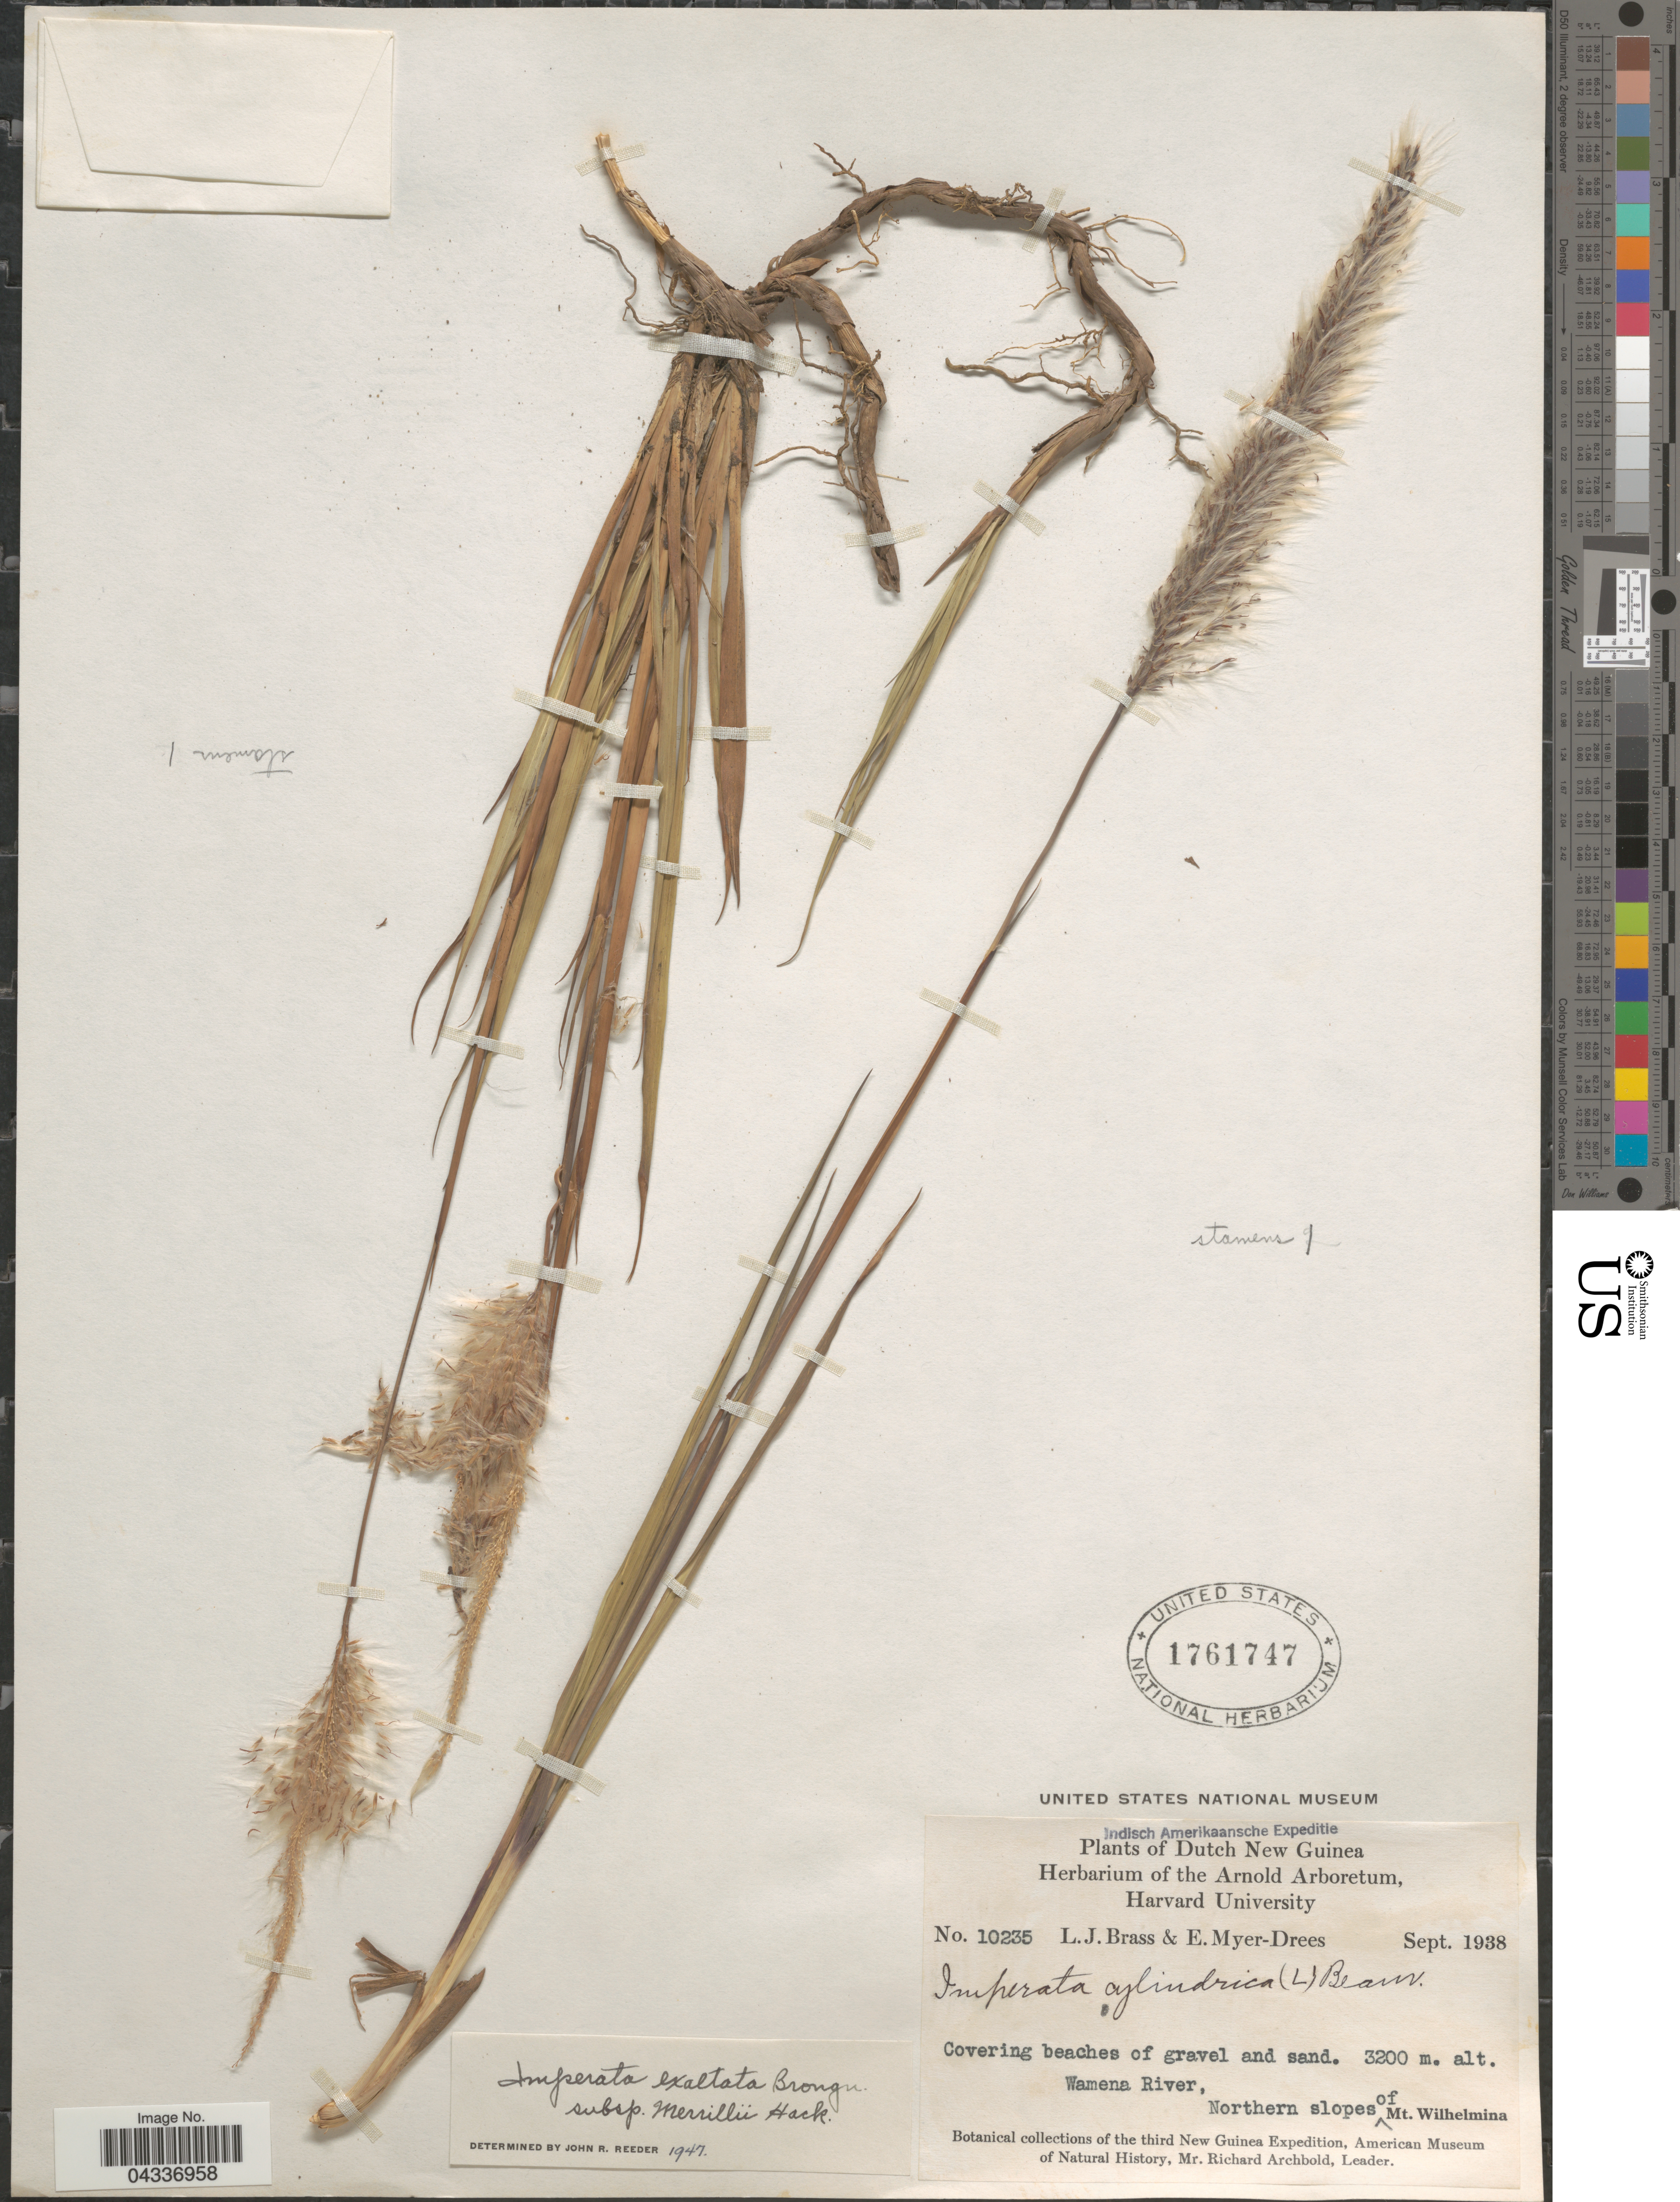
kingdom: Plantae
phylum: Tracheophyta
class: Liliopsida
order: Poales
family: Poaceae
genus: Imperata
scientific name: Imperata conferta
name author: (J. Presl) Ohwi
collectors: L. J. Brass & E. Meijer-Drees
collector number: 10235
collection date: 1938-09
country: Papua New Guinea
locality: Indisch Amerikaansche Expeditie. Dutch New Guinea. Wamena River, Northern slopes of Mt. Wilhelmina.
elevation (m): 3200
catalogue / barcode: US 1761747